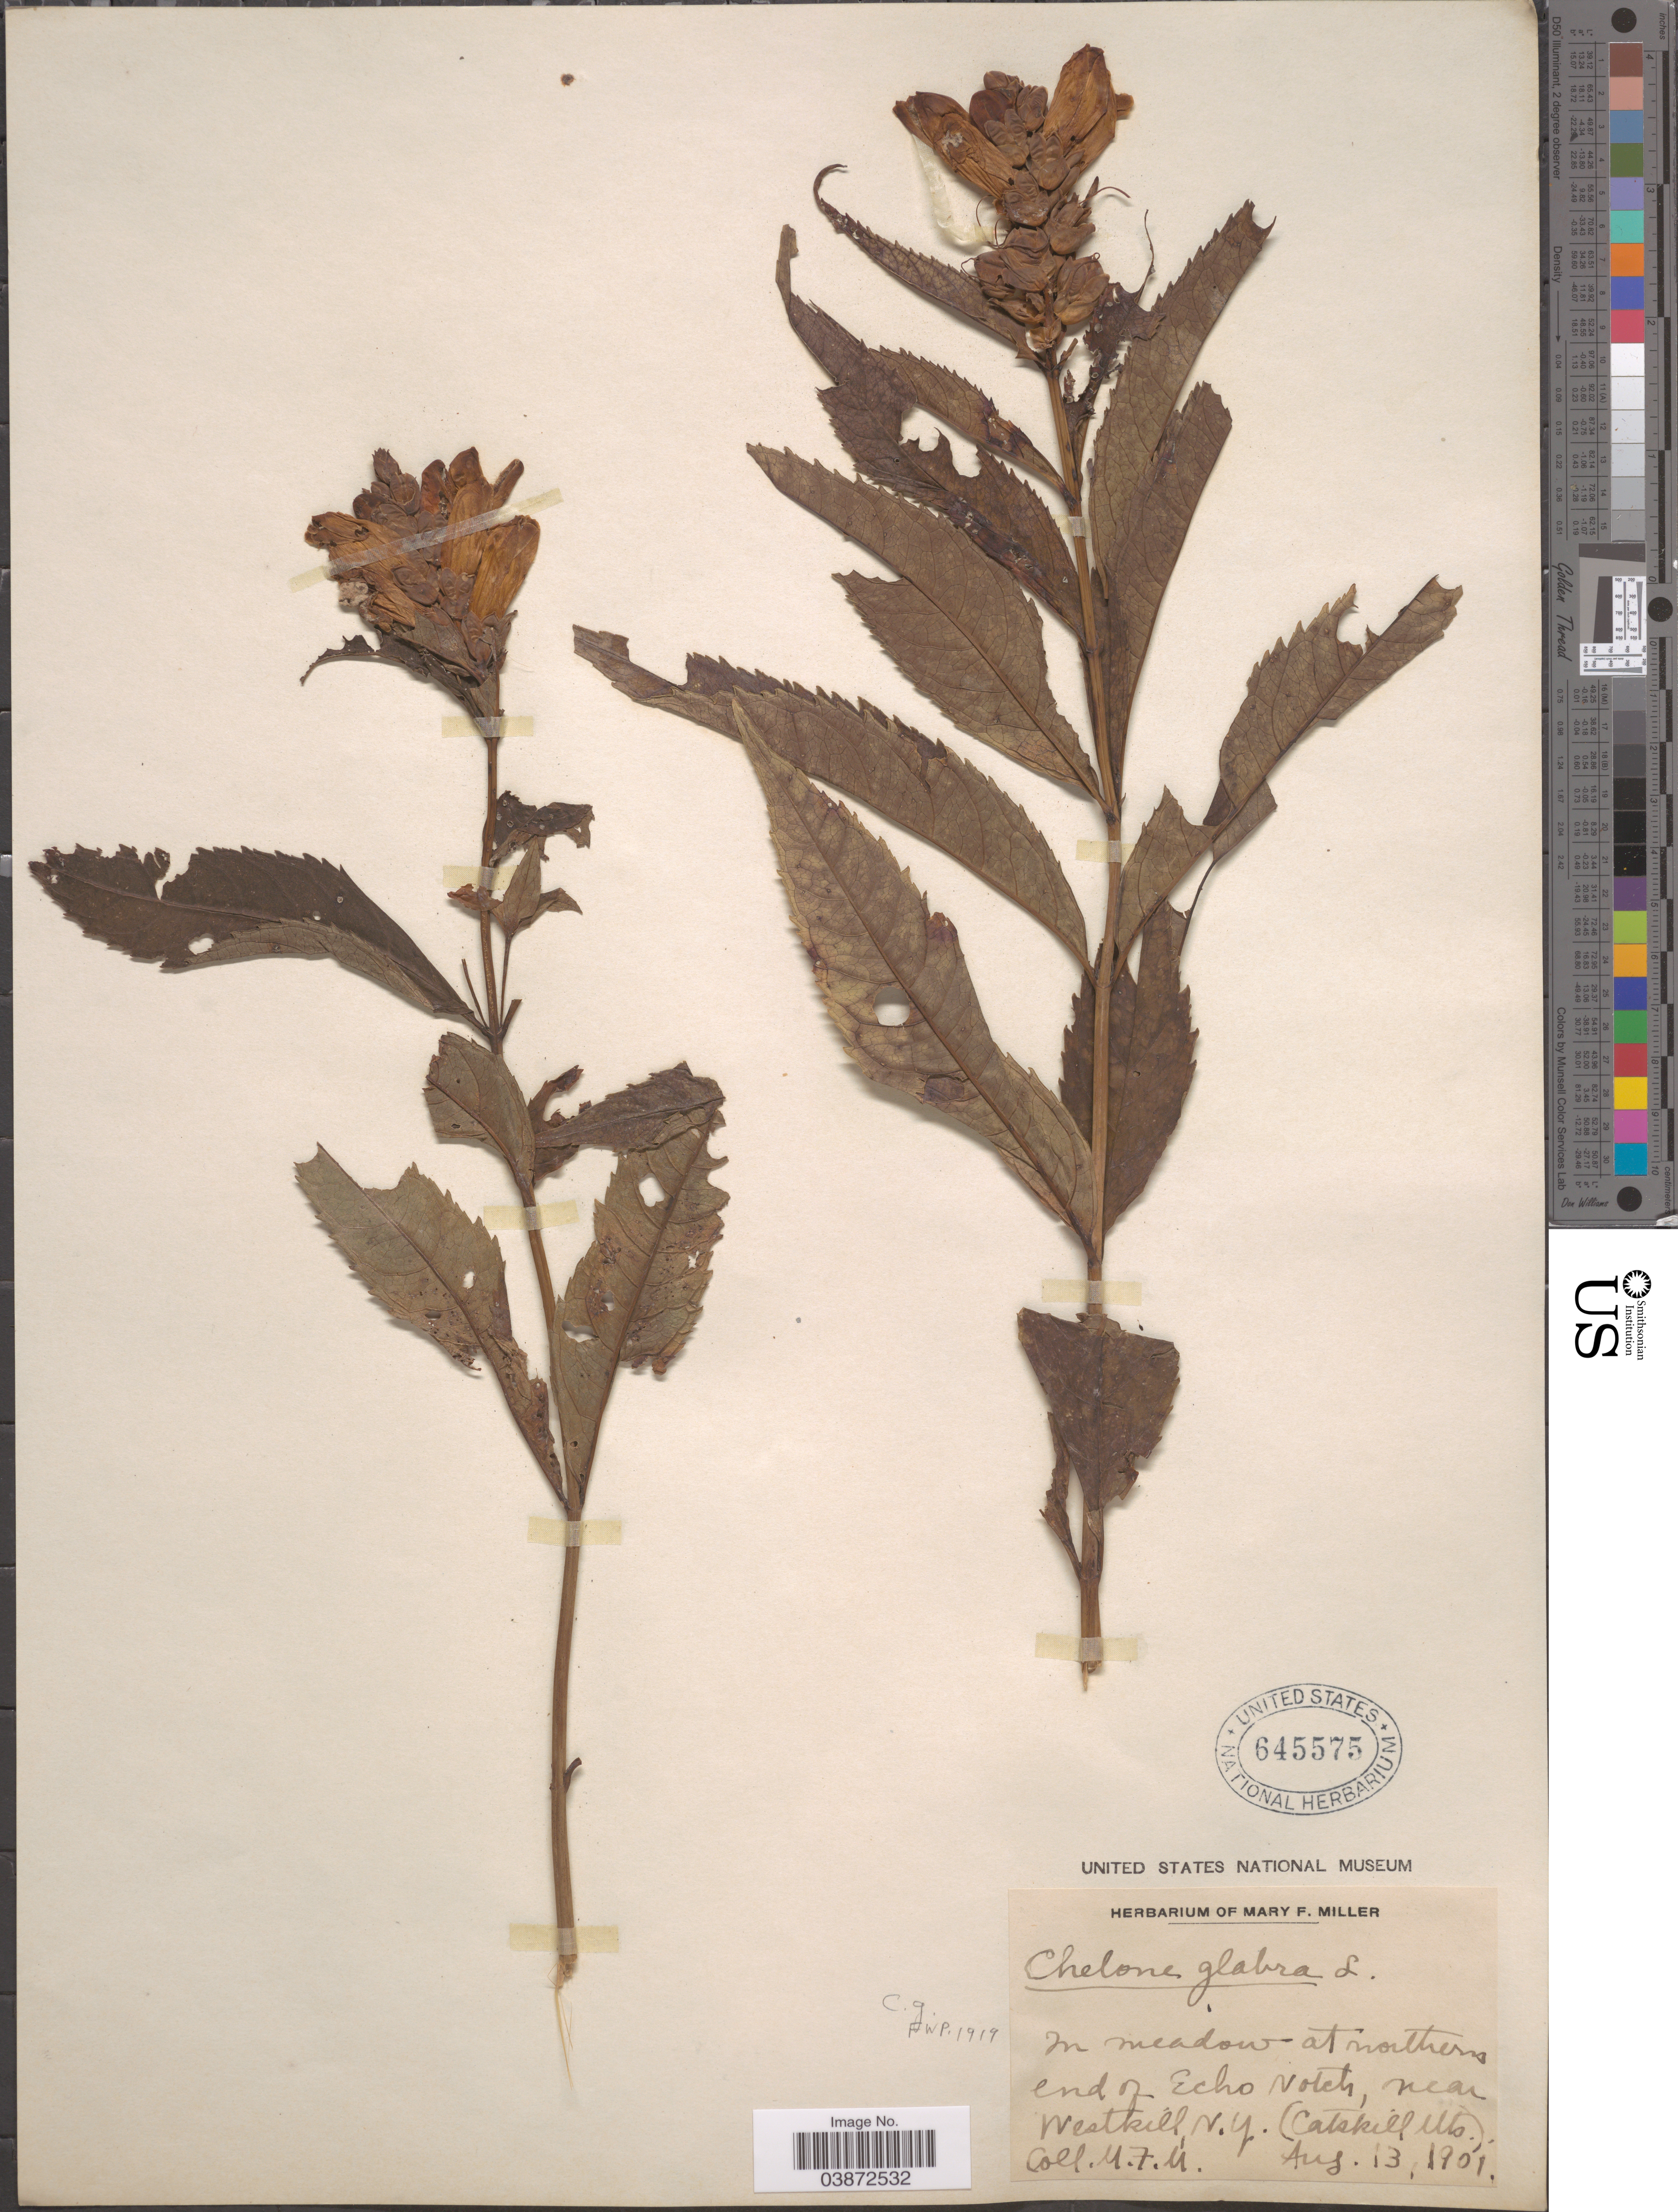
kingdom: Plantae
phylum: Tracheophyta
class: Magnoliopsida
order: Lamiales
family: Plantaginaceae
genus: Chelone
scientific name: Chelone glabra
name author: L.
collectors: M. Miller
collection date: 1901-08-13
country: United States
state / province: New York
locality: In meadow at northern end of Echo Notch, near Westkill. (Catskill Mts.).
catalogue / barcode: US 645575